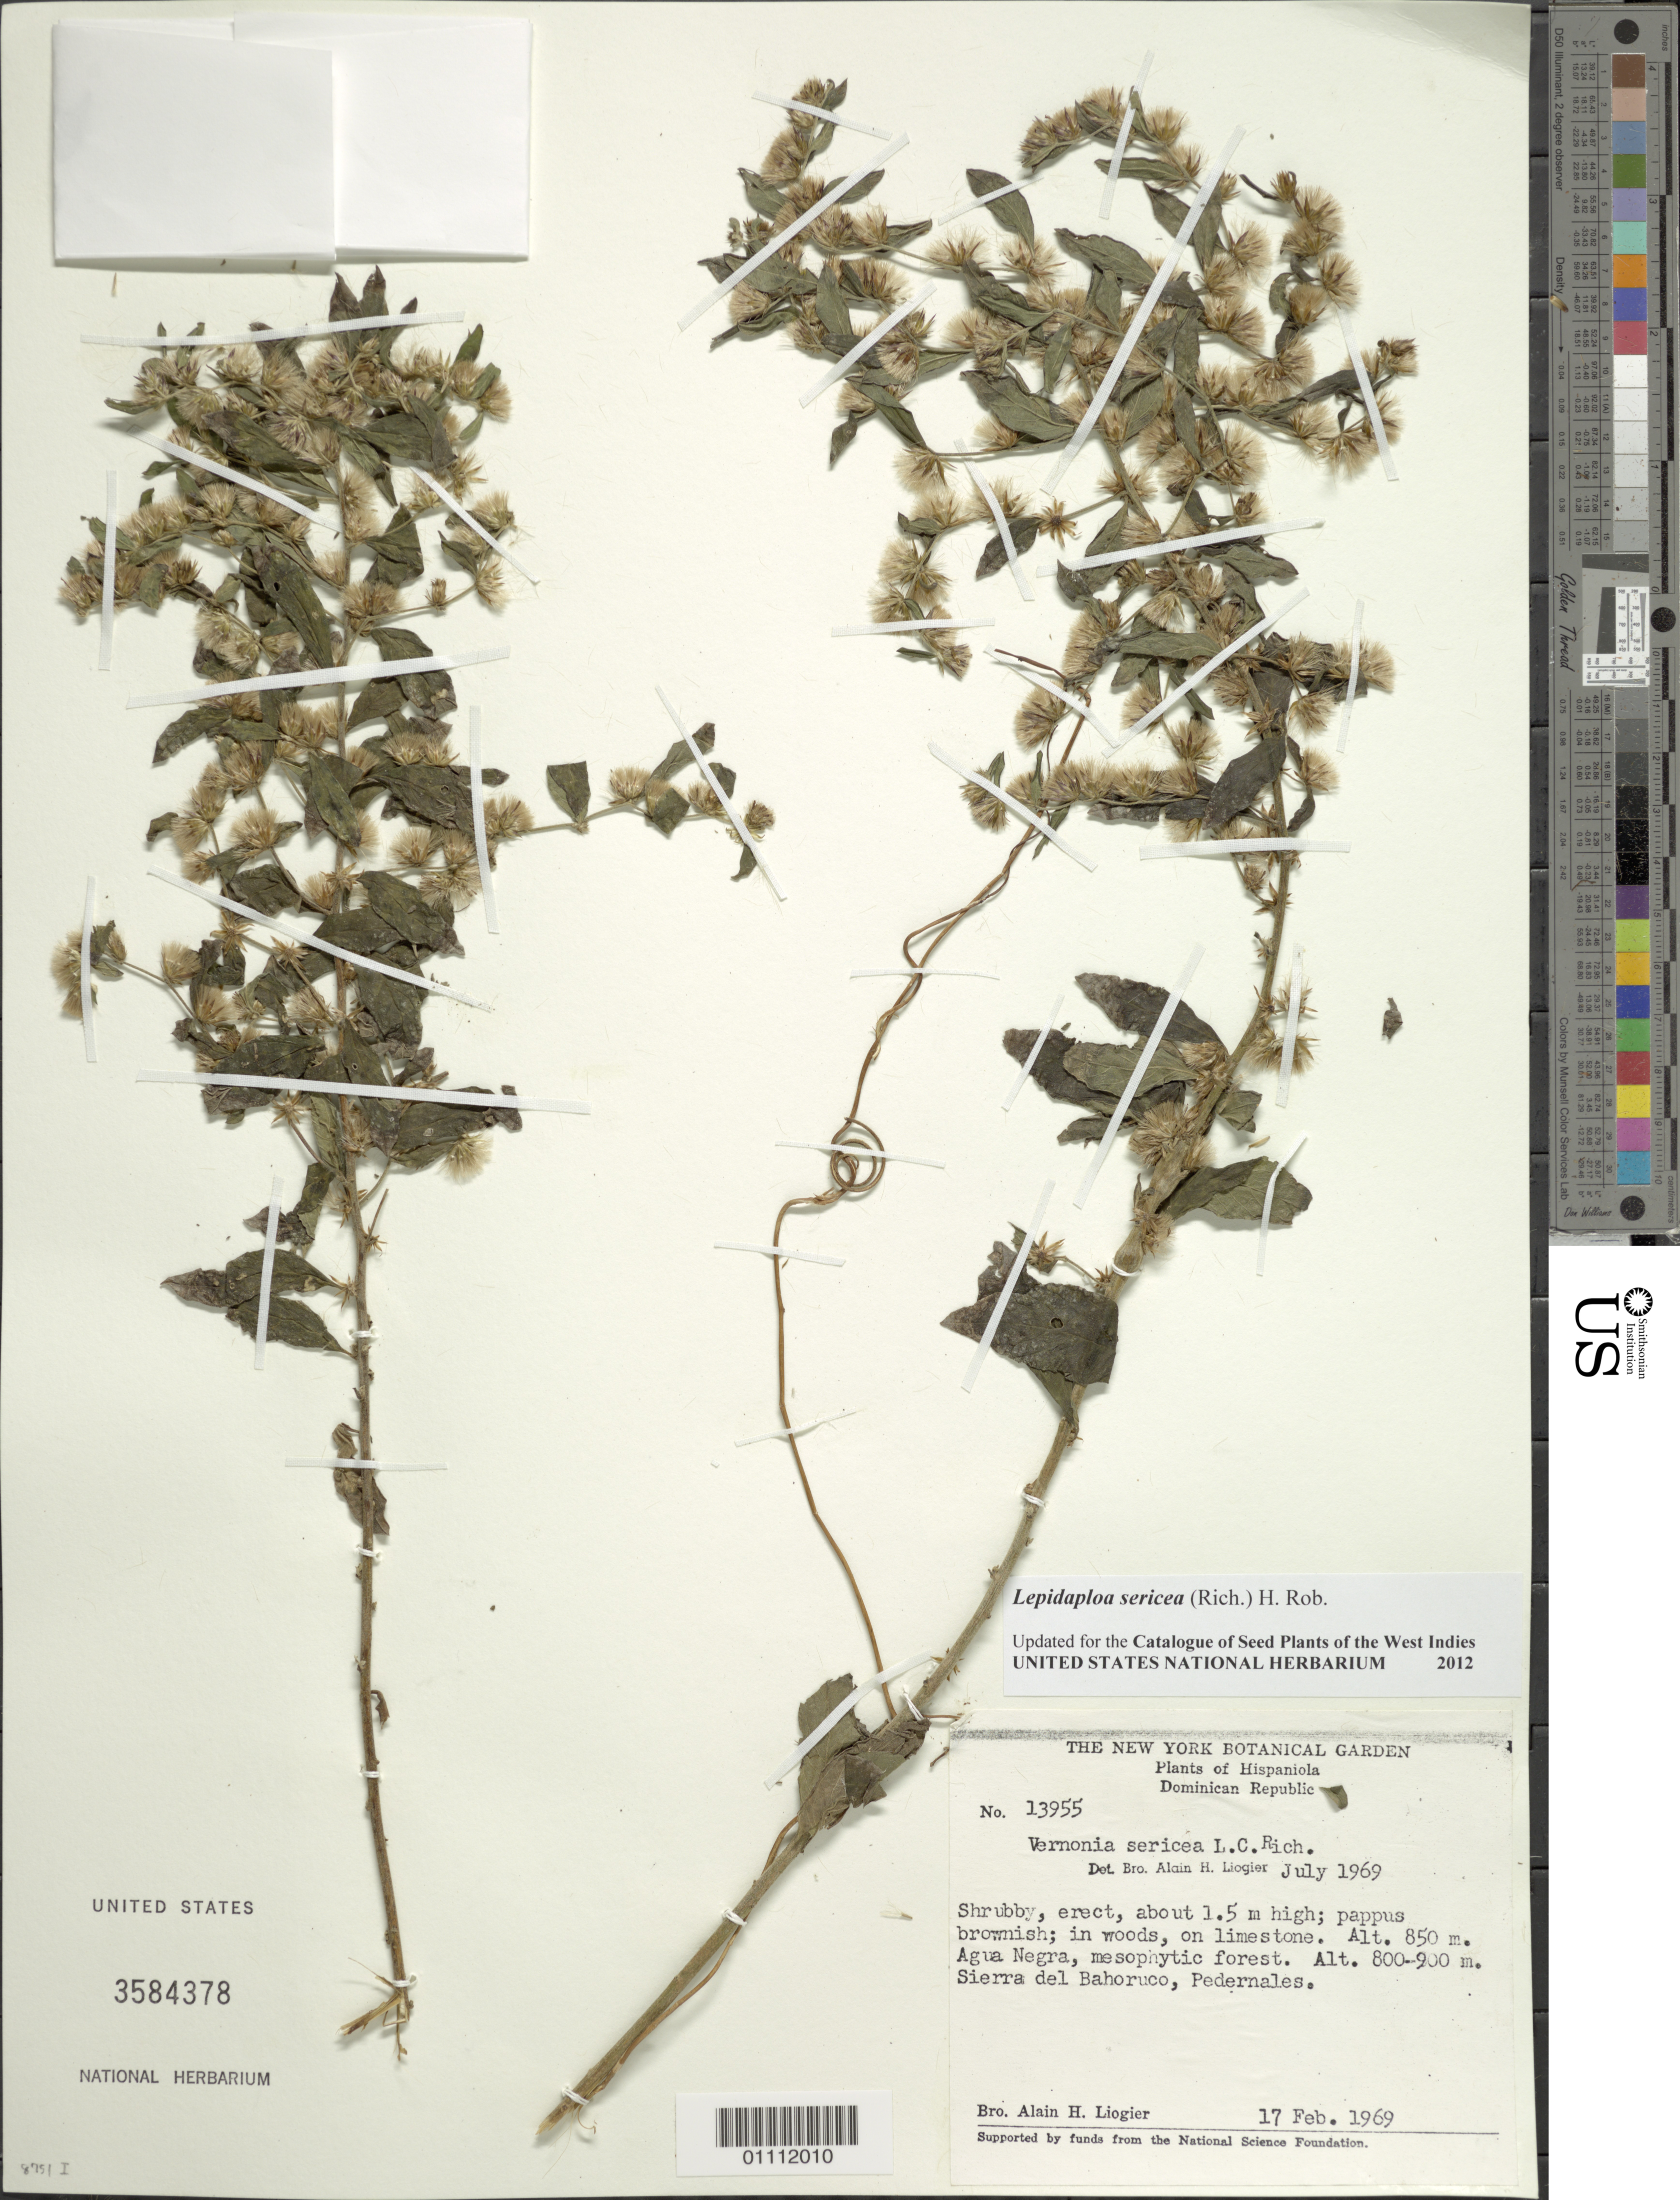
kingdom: Plantae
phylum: Tracheophyta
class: Magnoliopsida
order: Asterales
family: Asteraceae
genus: Lepidaploa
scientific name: Lepidaploa sericea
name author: (Rich.) H. Rob.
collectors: A. H. Liogier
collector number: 13955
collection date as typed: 17 Feb 1969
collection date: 1969-02-17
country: Dominican Republic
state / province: Pedernales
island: Hispaniola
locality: Sierra del Bahoruco, Agua Negra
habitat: Mesophytic forest, in woods, on limestone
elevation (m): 850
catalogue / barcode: US 3584378